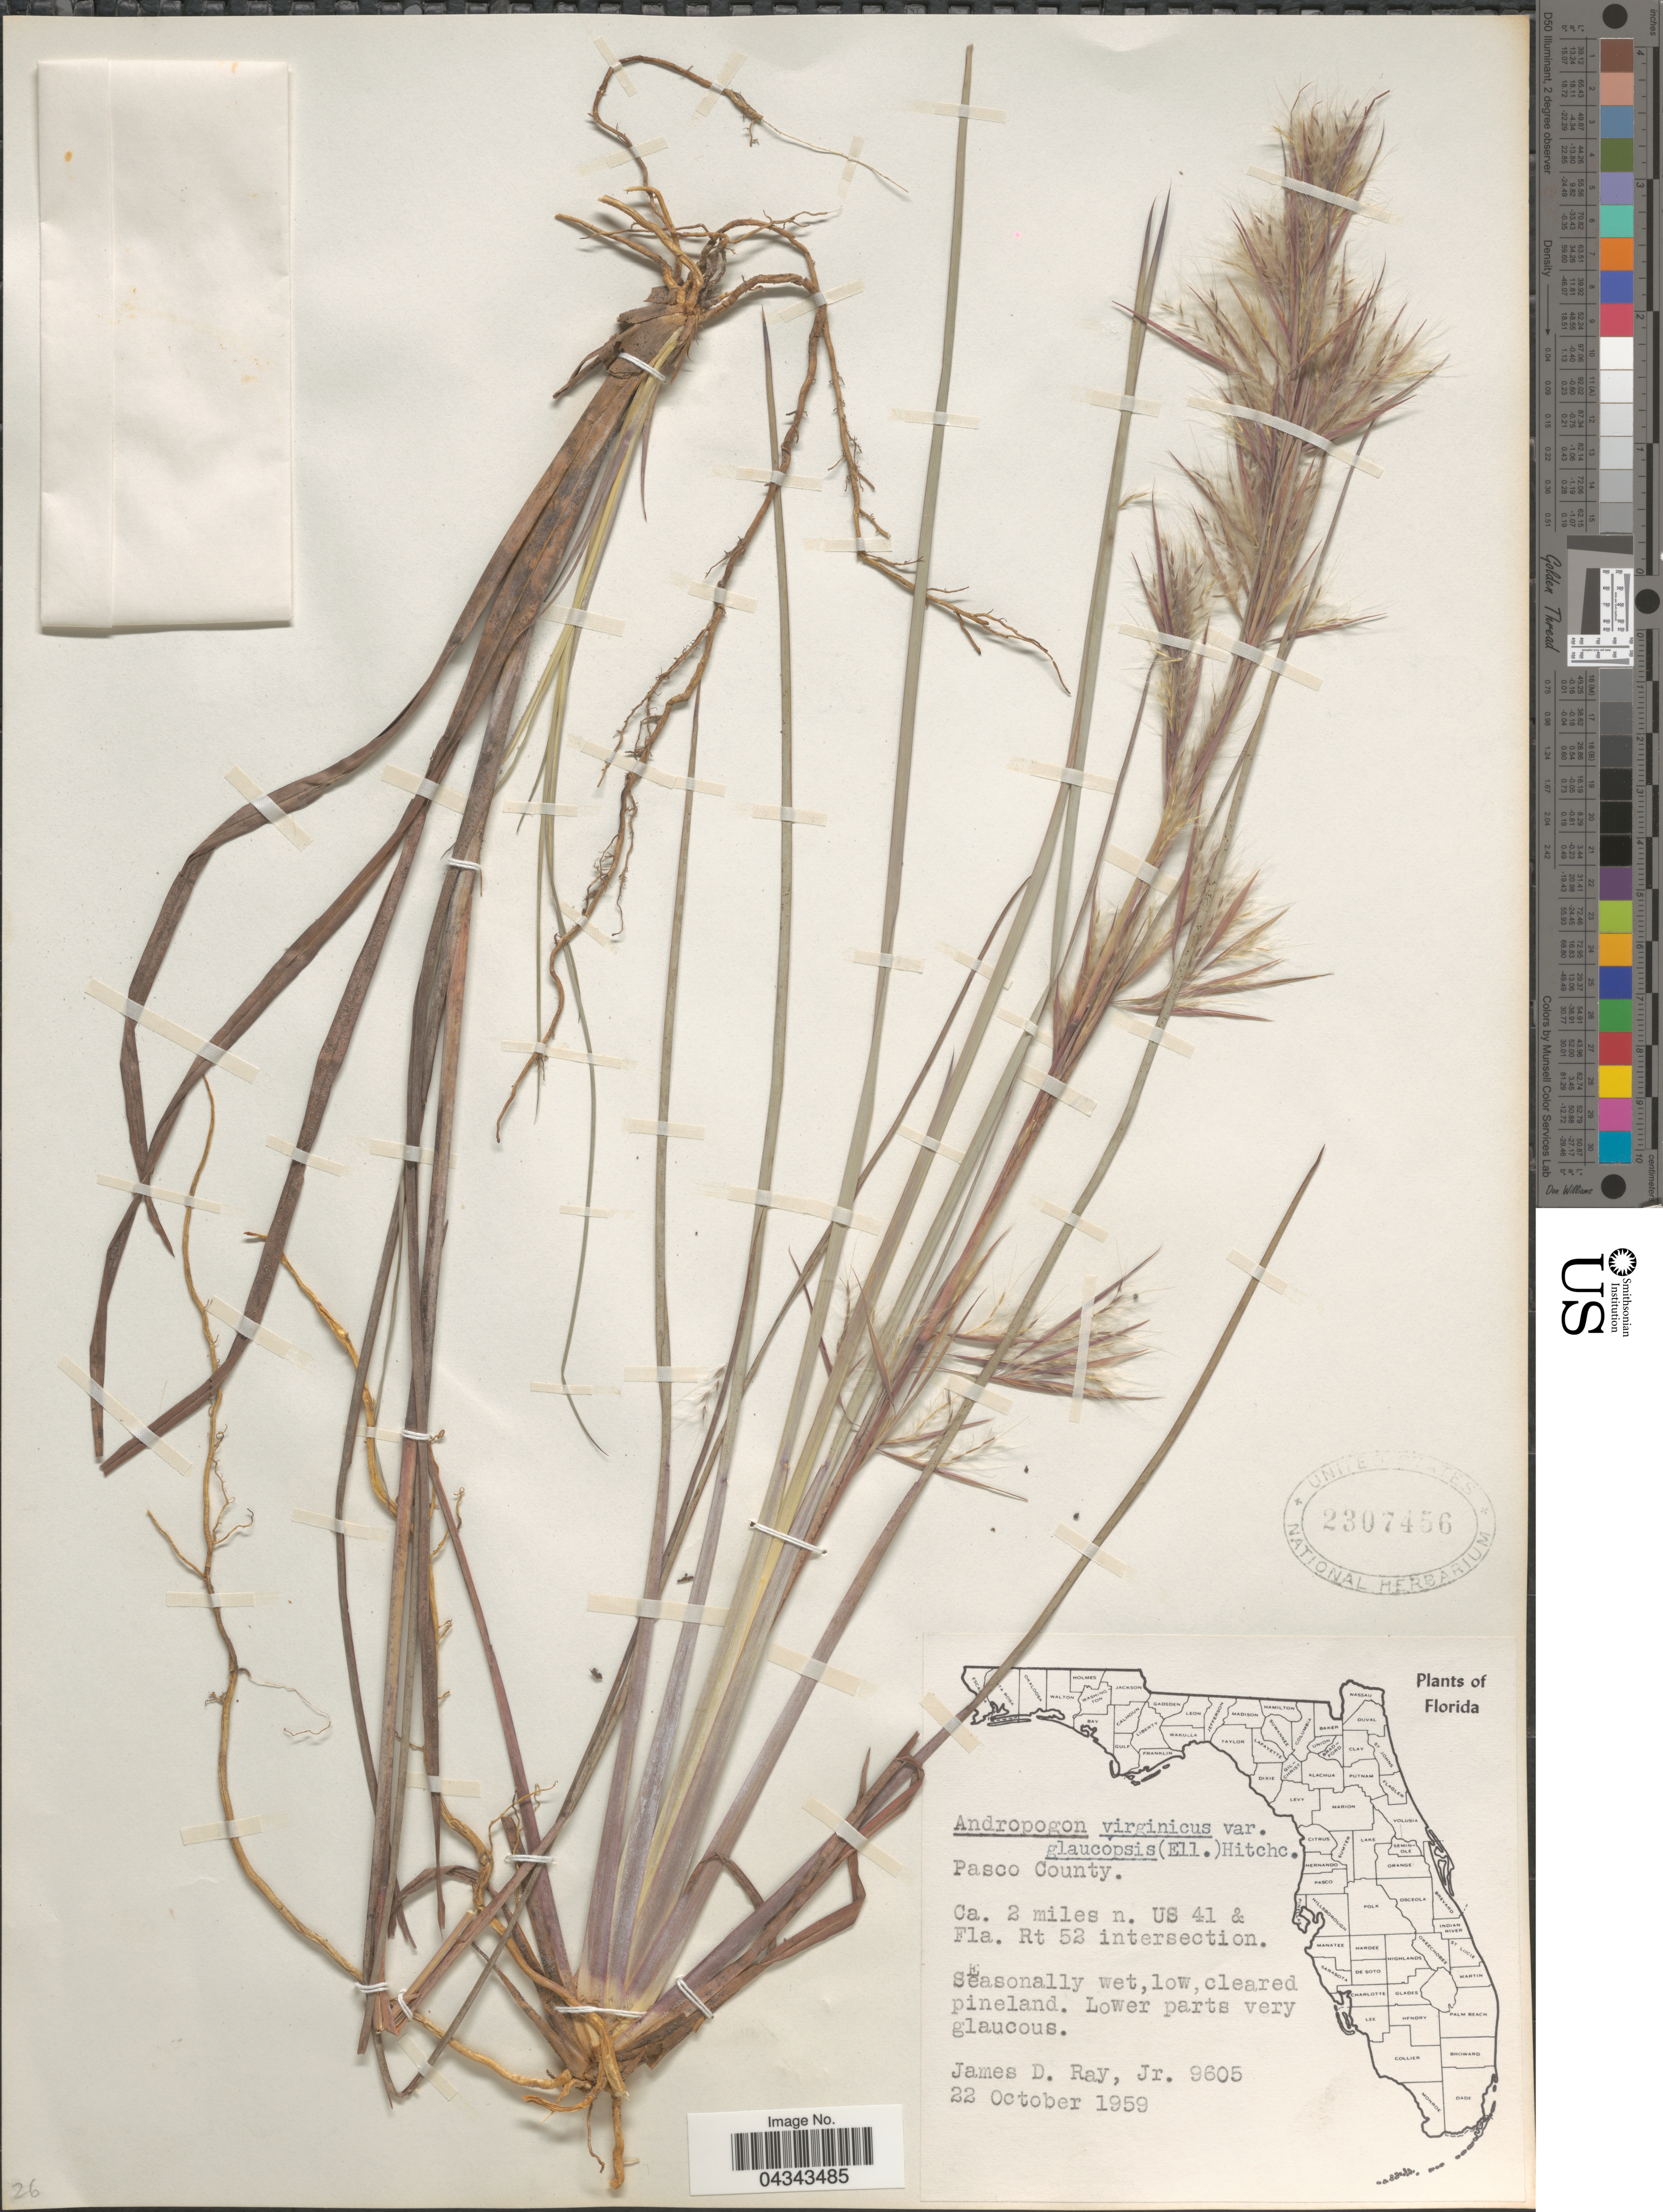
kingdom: Plantae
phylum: Tracheophyta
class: Liliopsida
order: Poales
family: Poaceae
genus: Andropogon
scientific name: Andropogon glomeratus var. glaucopsis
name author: C. Mohr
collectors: J. D. Ray Jr.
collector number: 9605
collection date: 1959-10-22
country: United States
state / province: Florida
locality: Pasco County. Ca. 2 miles n. US 41 & Fla. Rt 52 intersection.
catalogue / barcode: US 2307456